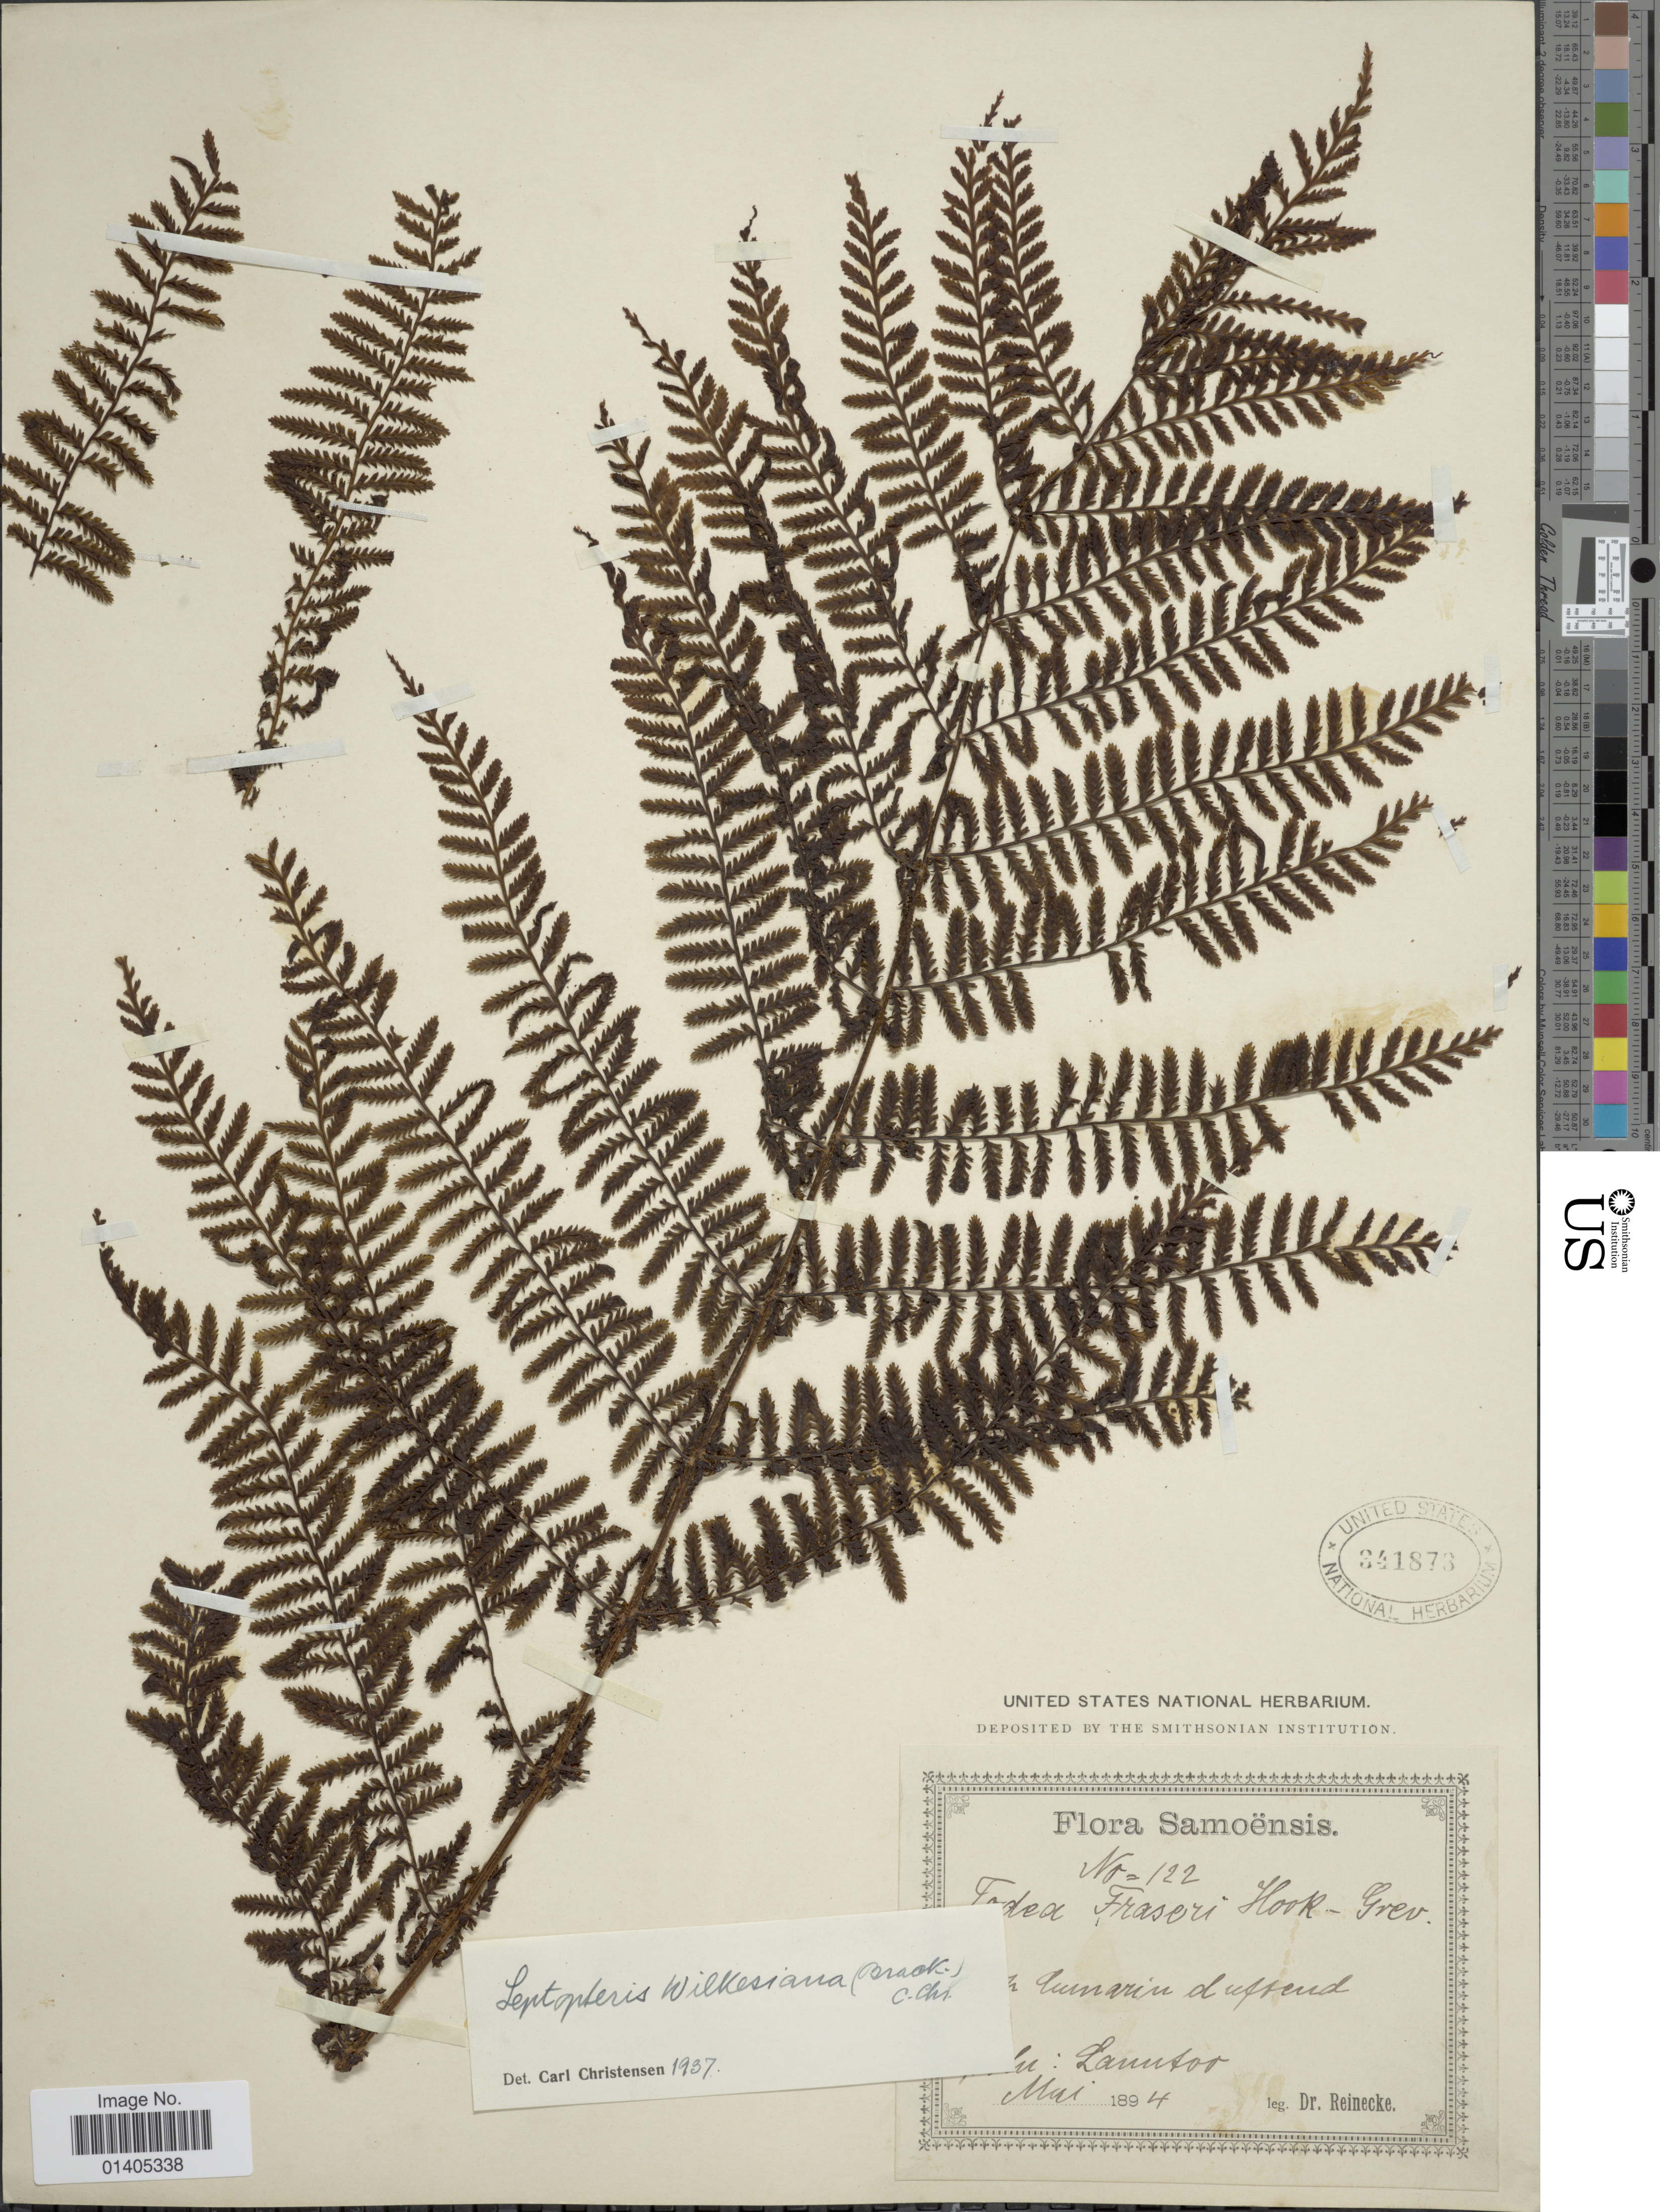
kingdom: Plantae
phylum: Tracheophyta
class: Polypodiopsida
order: Osmundales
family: Osmundaceae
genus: Leptopteris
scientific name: Leptopteris wilkesiana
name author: (Brack.) Christ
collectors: -- Reinecke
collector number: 122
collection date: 1894-05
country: American Samoa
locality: Samoensis, [illegible text] Lanutos[interpreted]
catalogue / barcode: US 341873